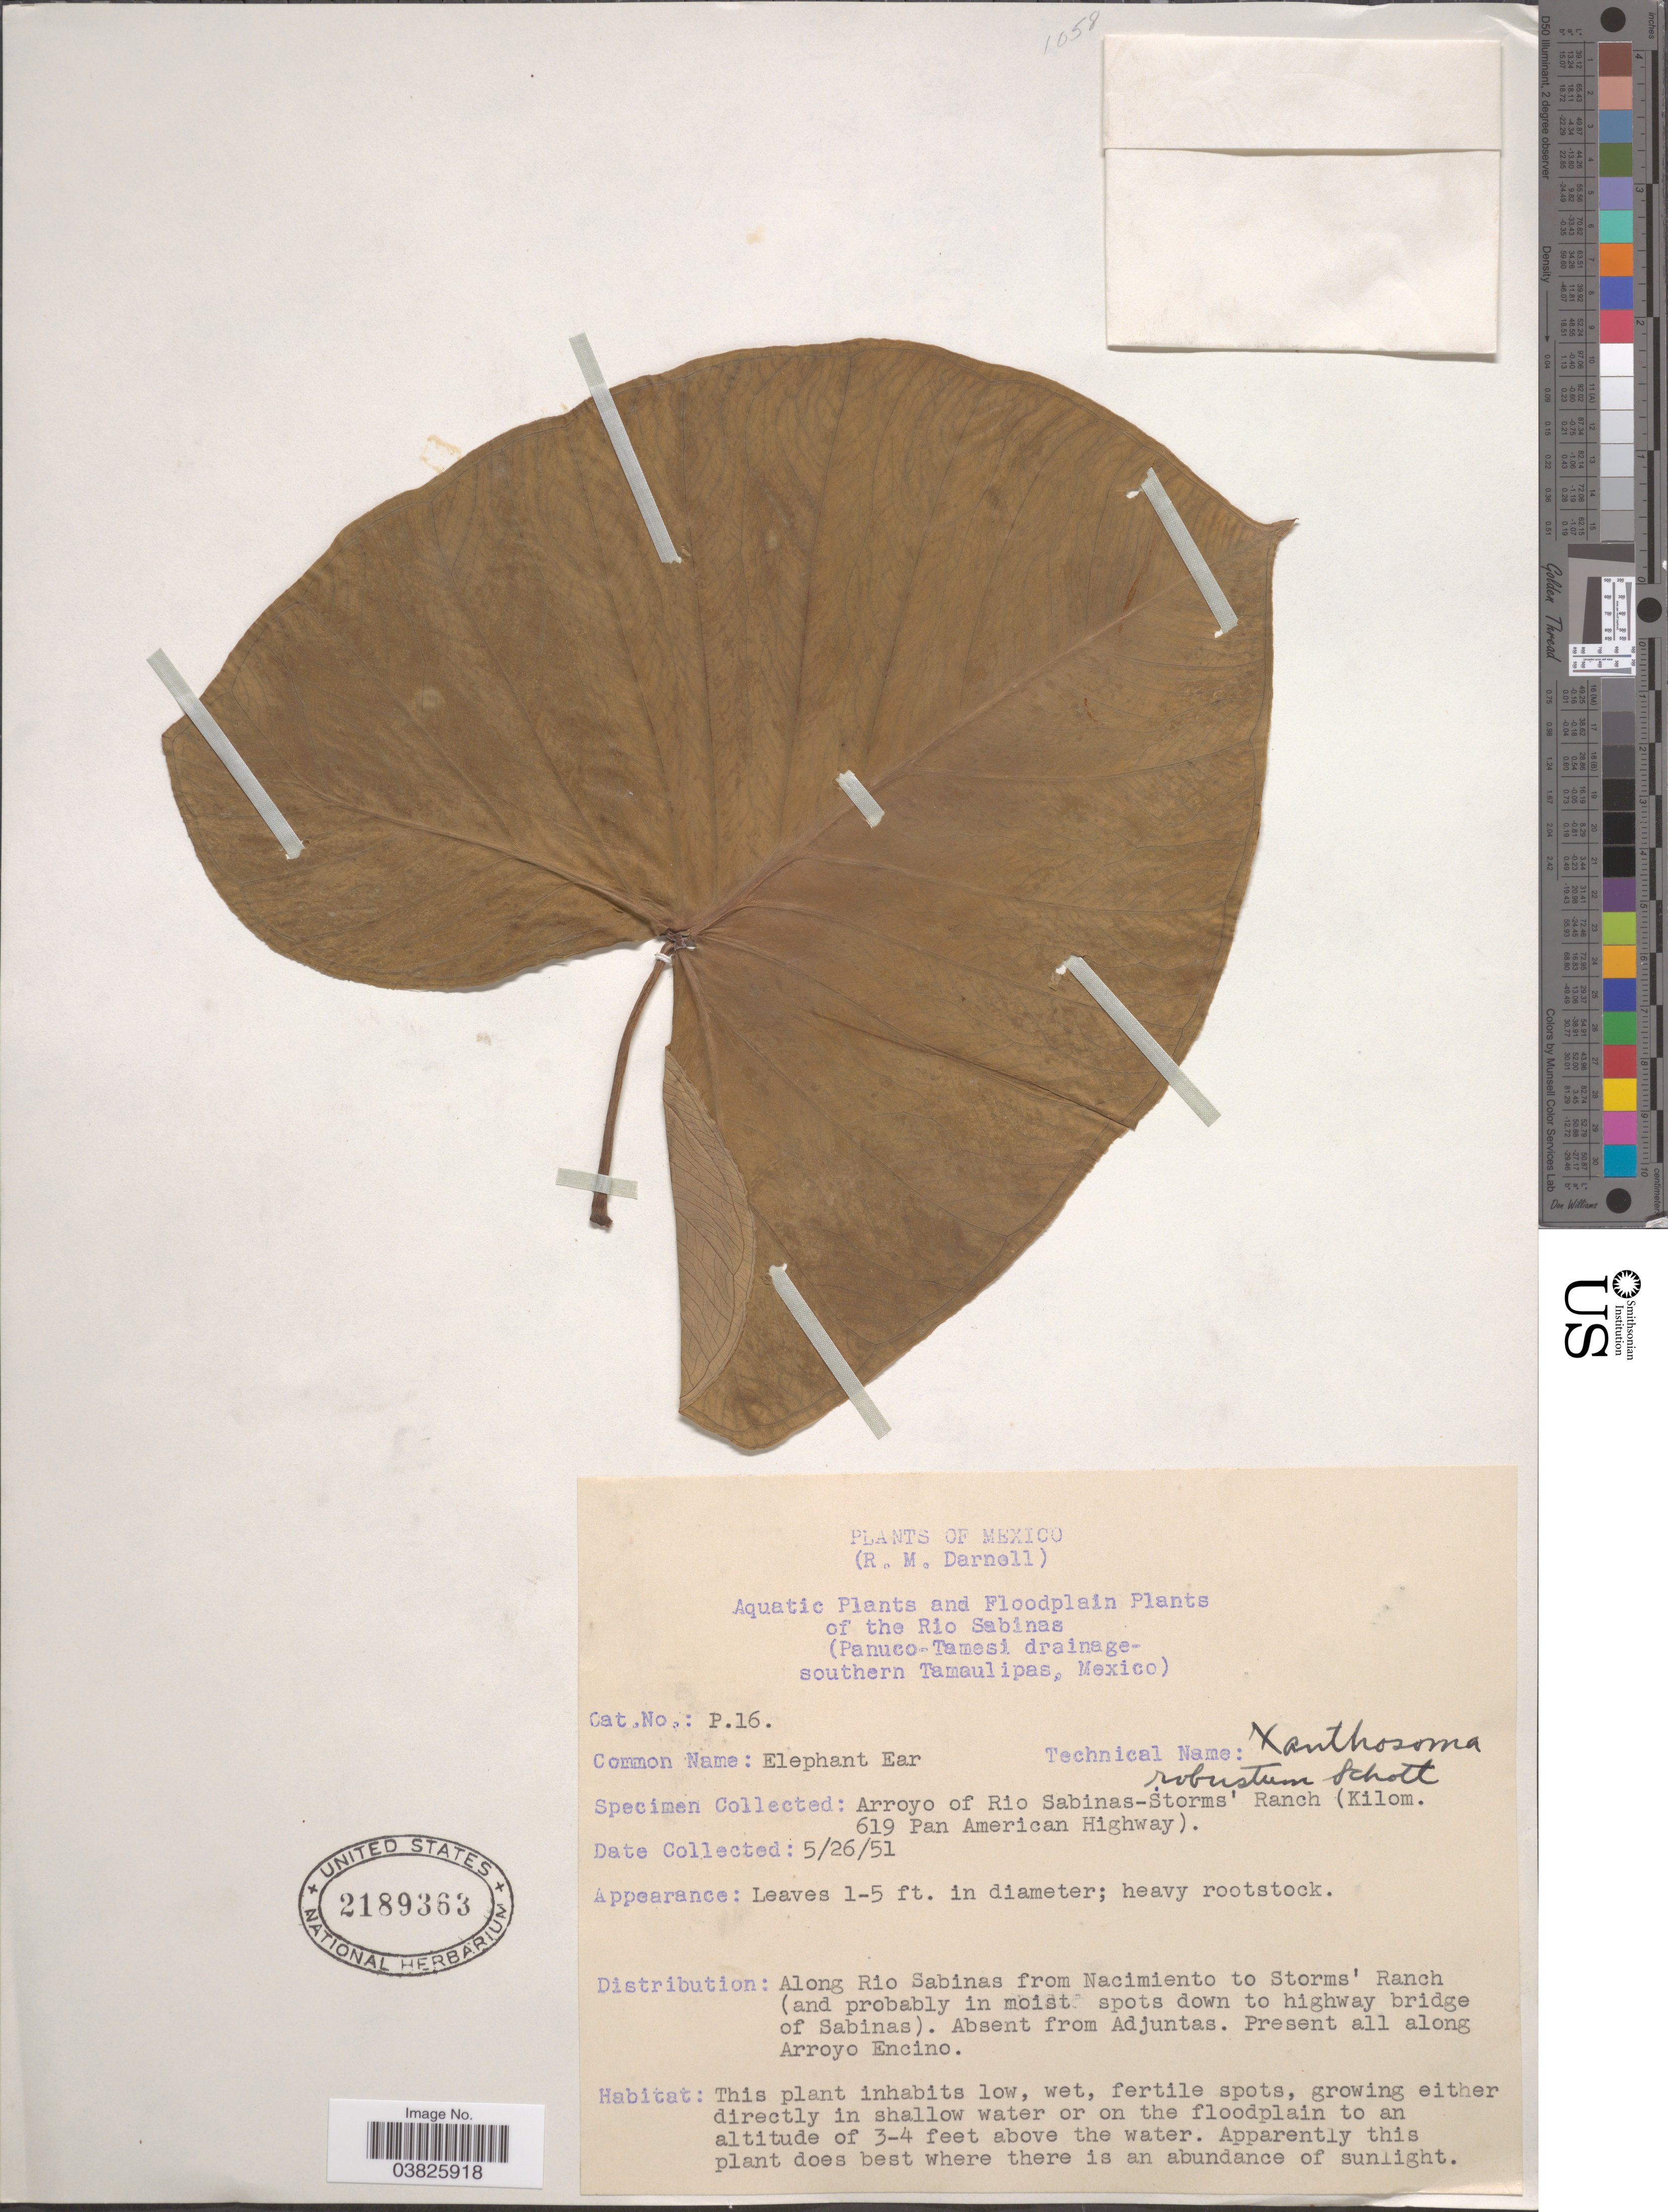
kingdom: Plantae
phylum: Tracheophyta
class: Liliopsida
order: Alismatales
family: Araceae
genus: Xanthosoma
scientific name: Xanthosoma robustum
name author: Schott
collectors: R. Darnell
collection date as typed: Transcribed d/m/y: 26/5/51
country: Mexico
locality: Aquatic and Floodplain of the Rio Sabinas (Panuco-Tamesi drainage-southern Tamaulipas). Arroyo of Rio Sabinas-Storms' Ranch (Kilom. 619 Pan American Highway). Along Rio from Nacimiento to Storms' Ranch. Present all along Arroyo Encino.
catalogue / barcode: US 2189363